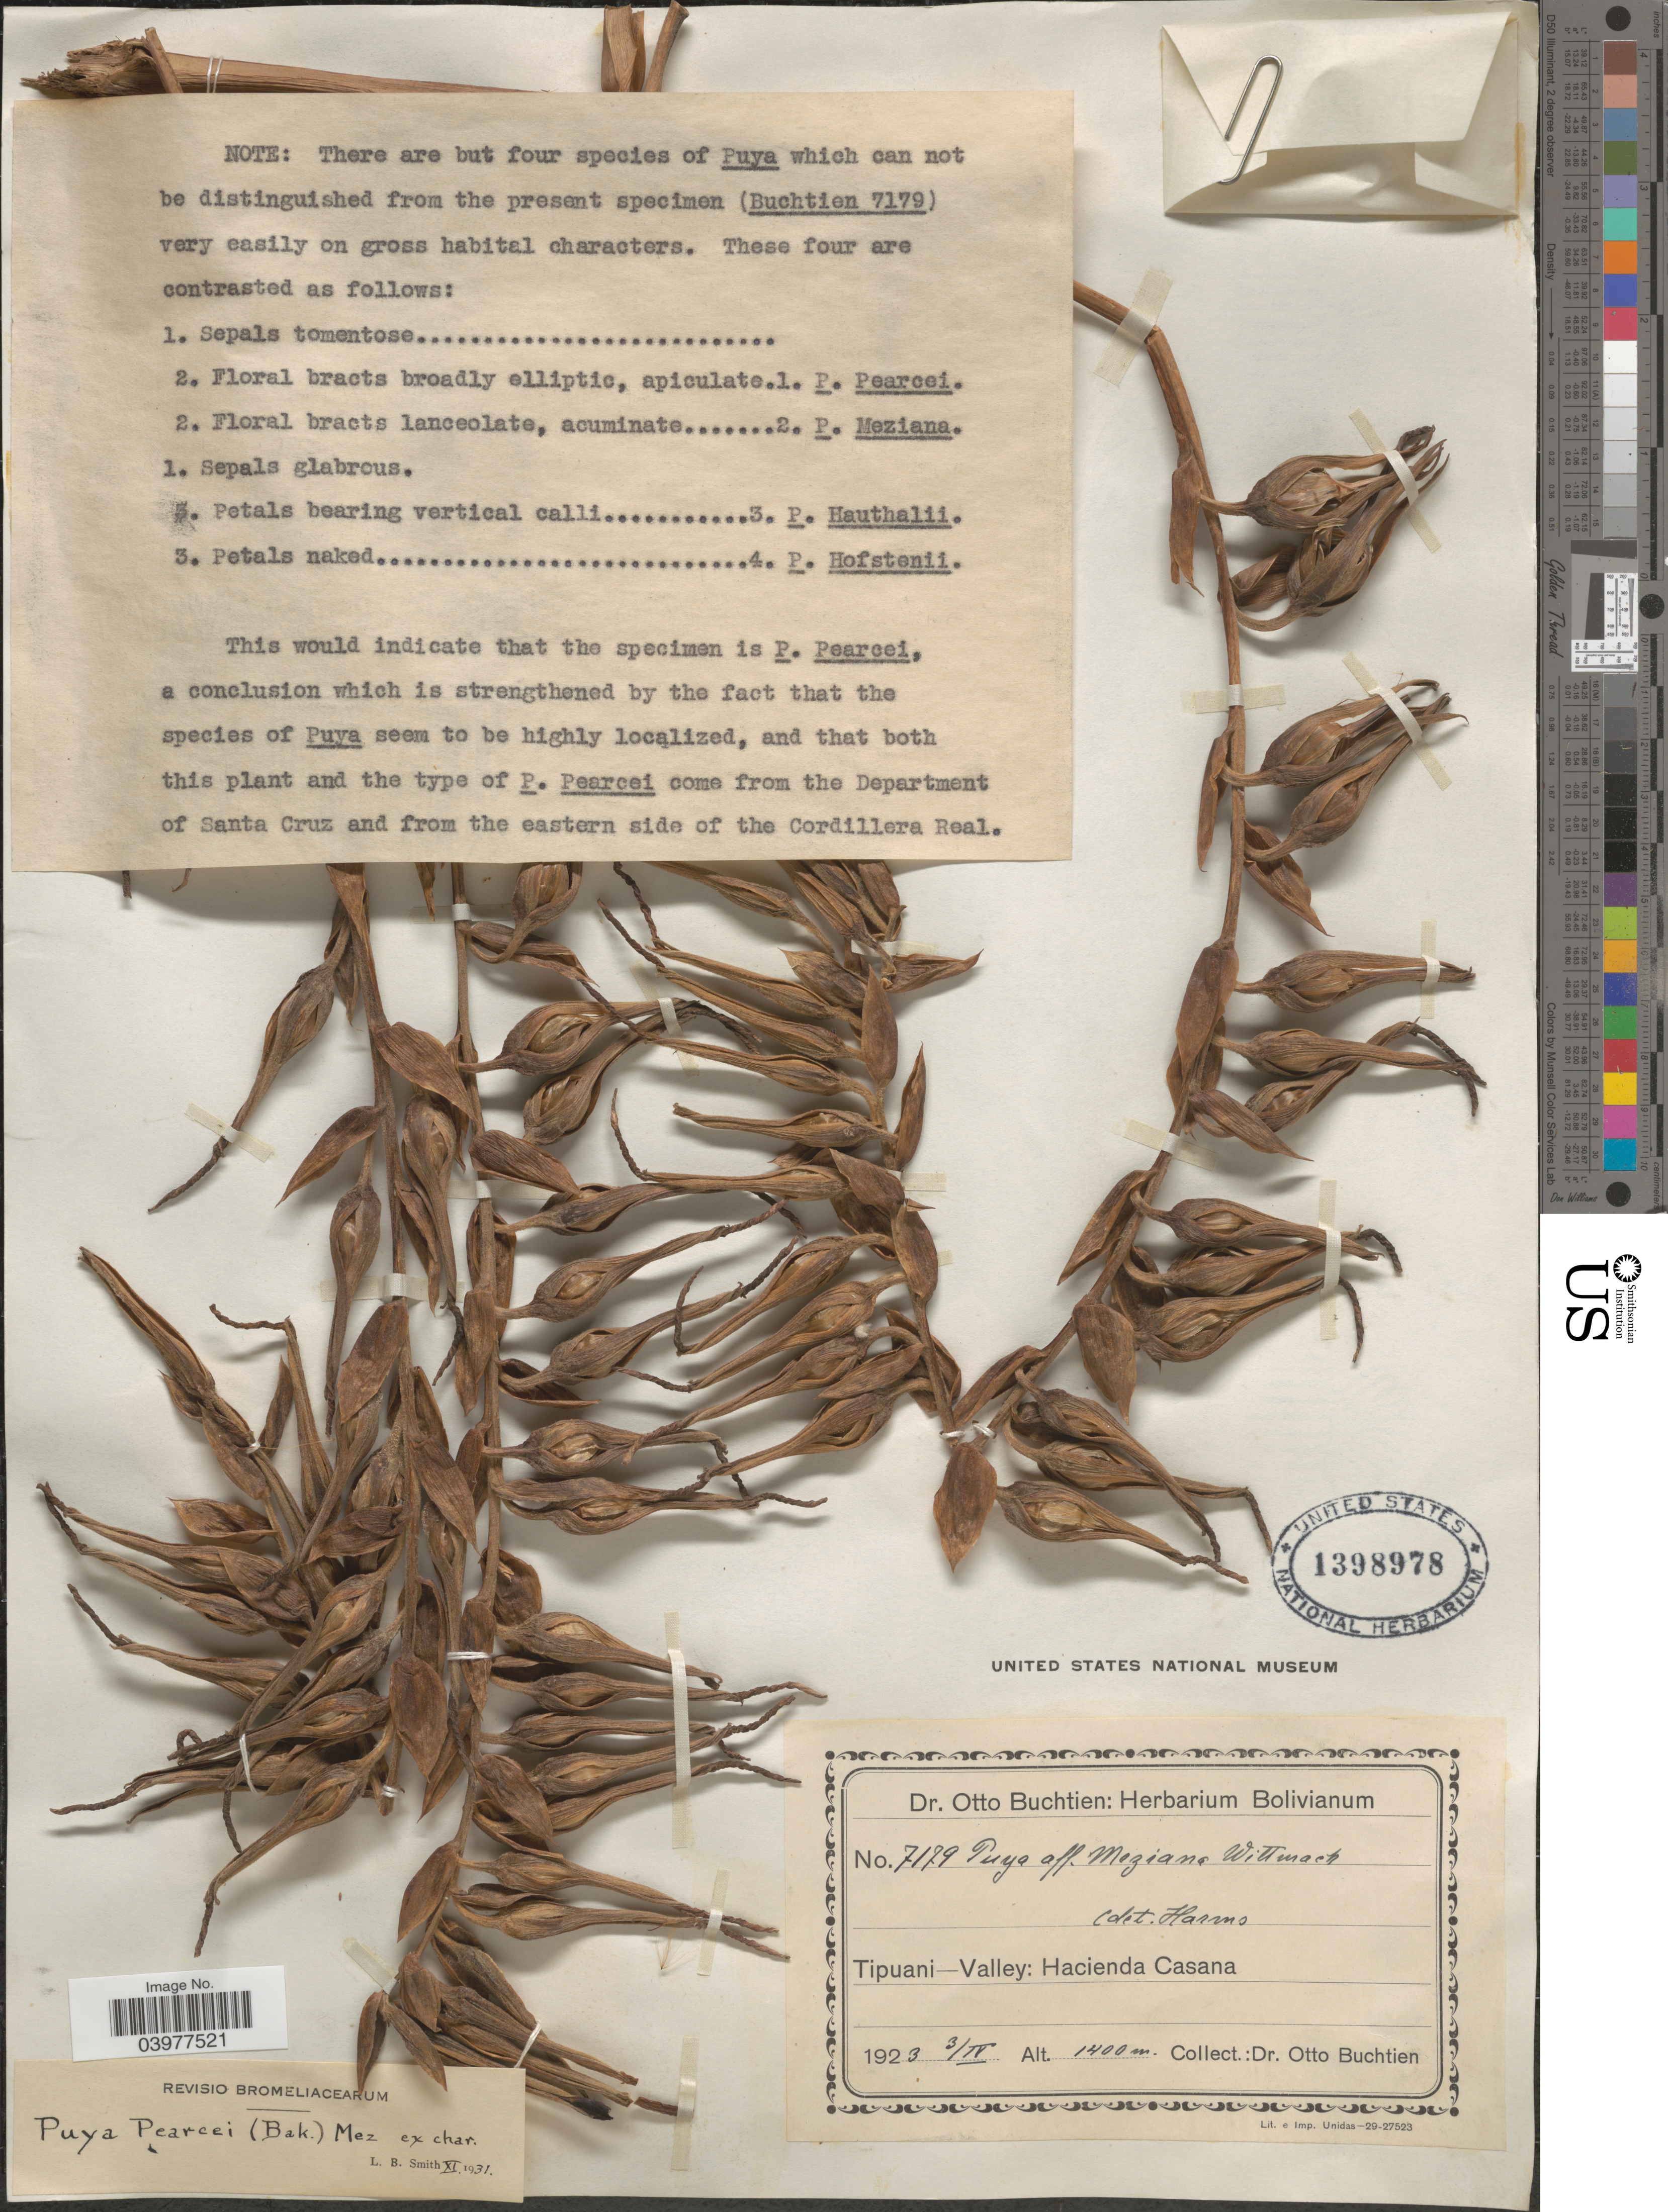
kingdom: Plantae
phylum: Tracheophyta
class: Liliopsida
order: Poales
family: Bromeliaceae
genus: Puya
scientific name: Puya pearcei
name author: (Baker) Mez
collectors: O. Buchtien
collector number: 7179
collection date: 1923-04-03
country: Bolivia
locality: Tipuani-Valley: Hacienda Casana.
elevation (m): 1400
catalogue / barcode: US 1398978